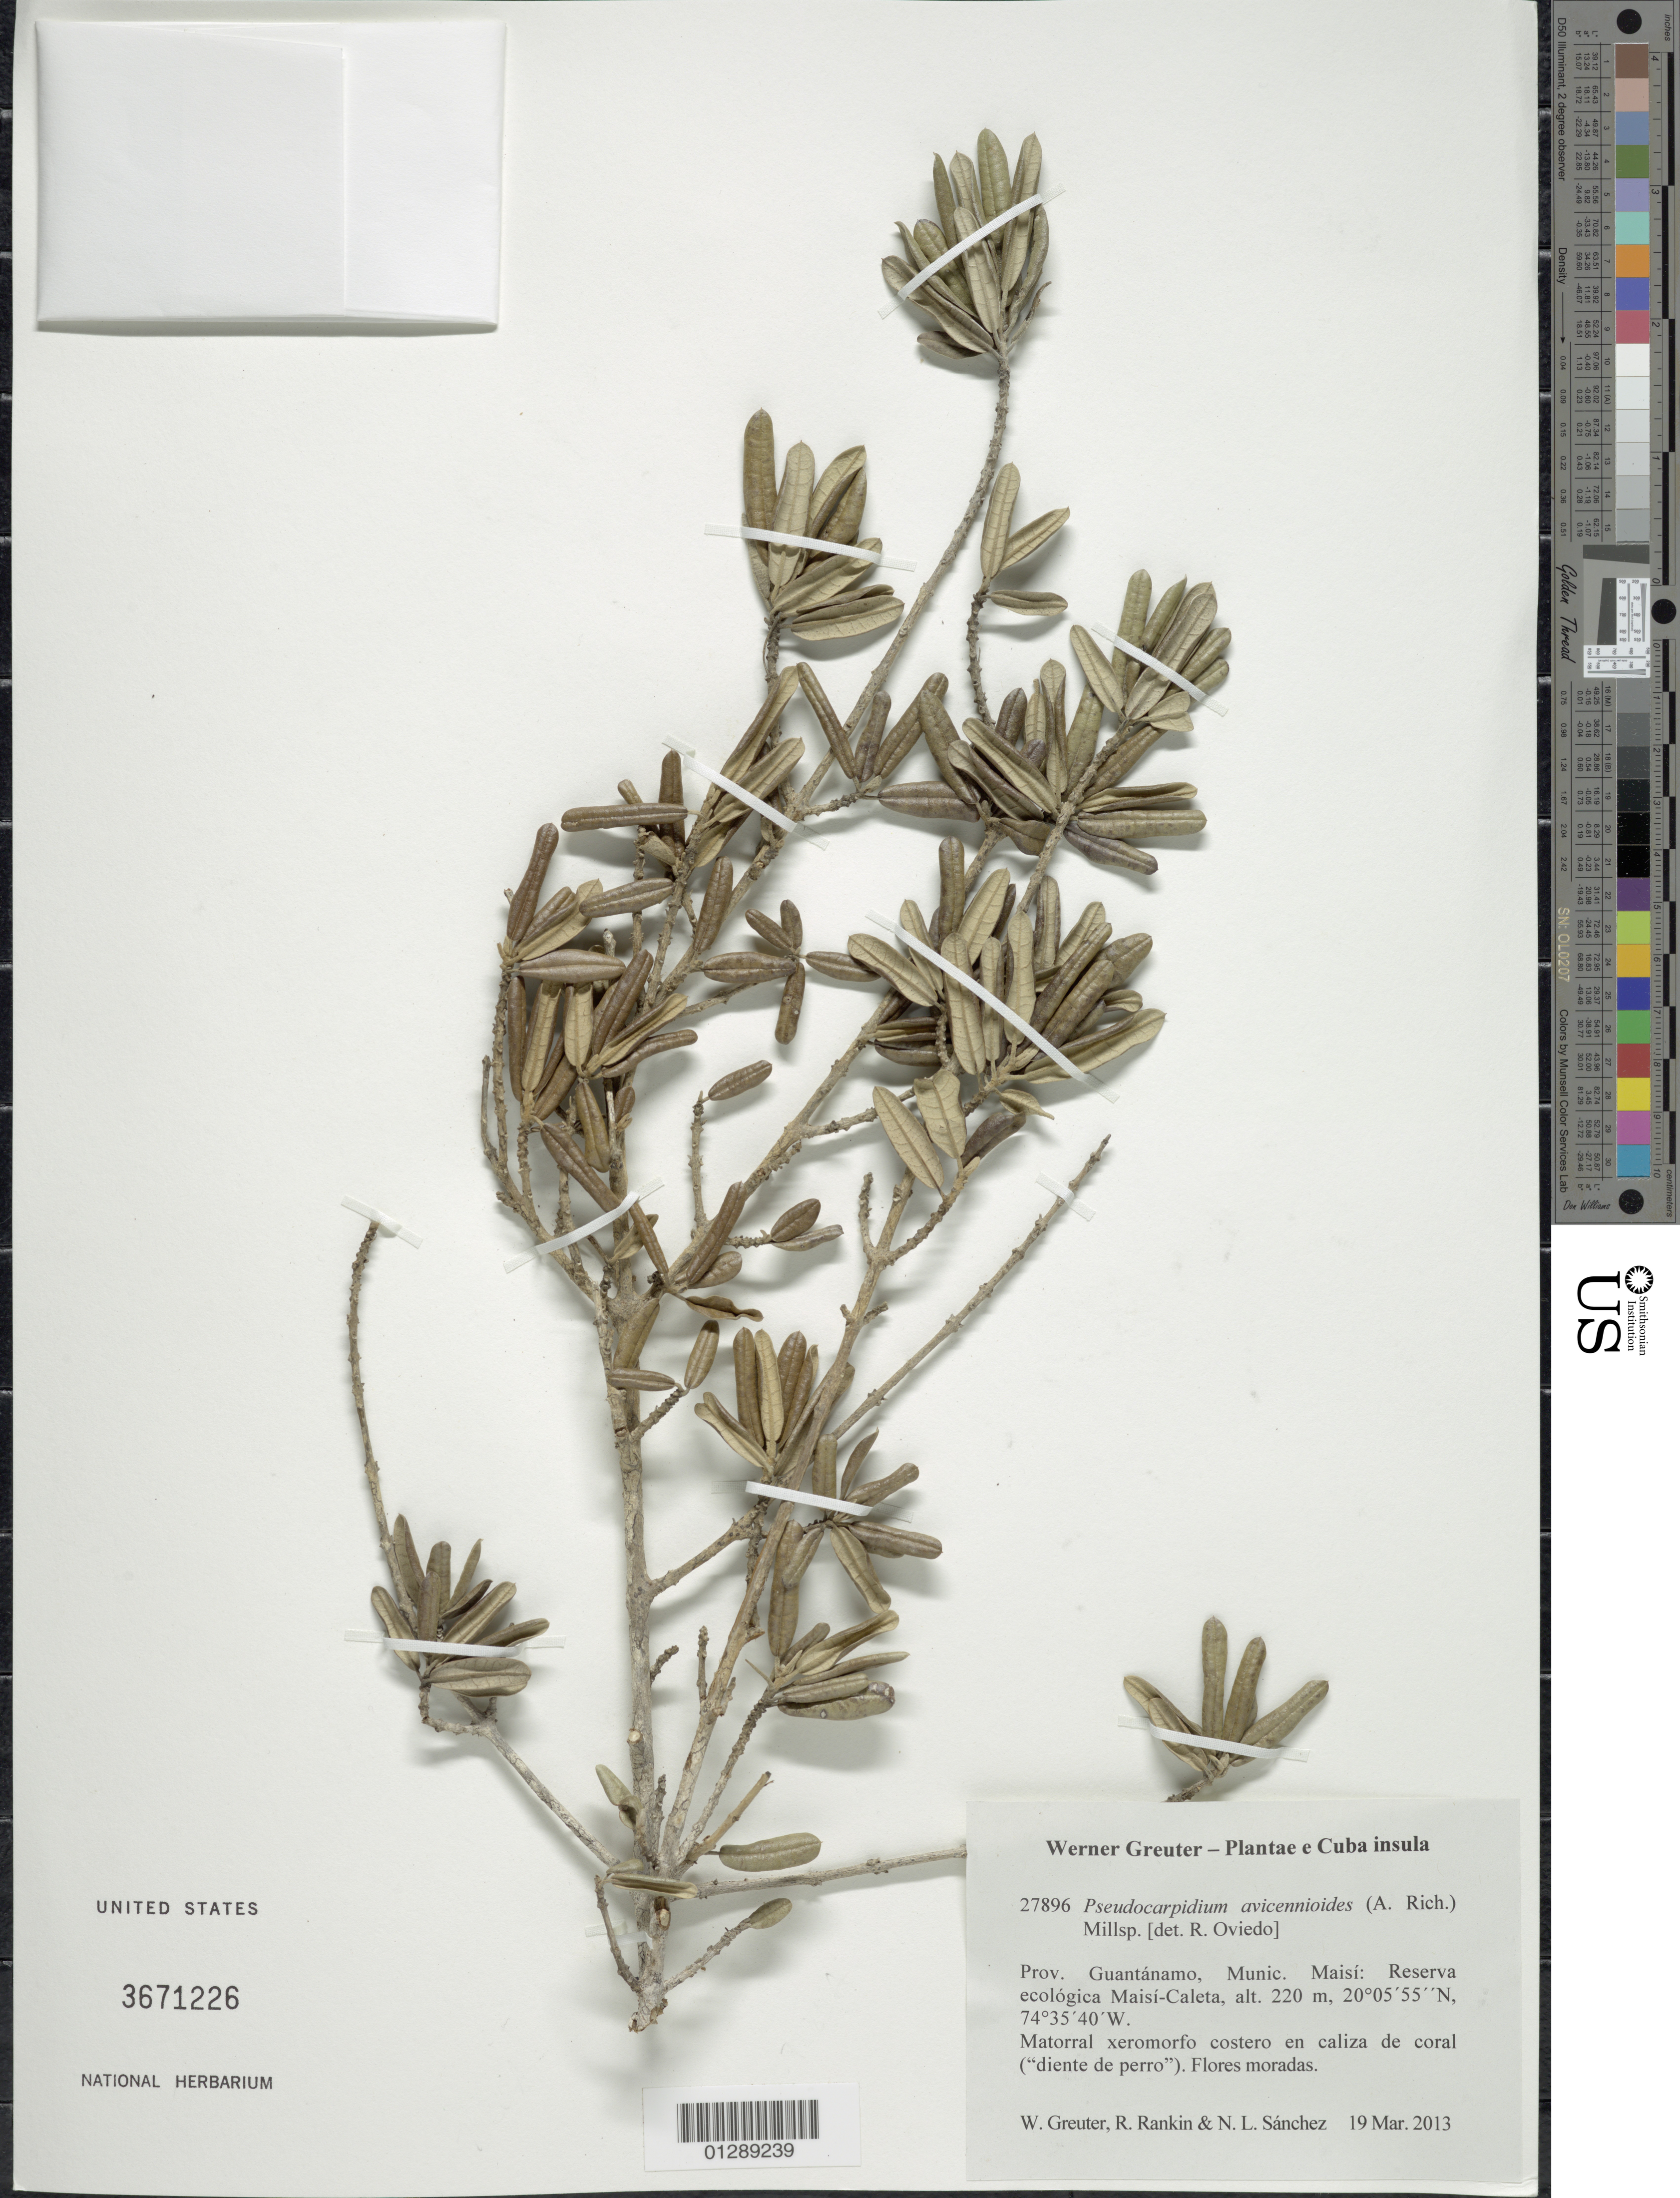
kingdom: Plantae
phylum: Tracheophyta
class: Magnoliopsida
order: Lamiales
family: Lamiaceae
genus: Pseudocarpidium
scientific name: Pseudocarpidium avicennioides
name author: (A. Rich.) Millsp.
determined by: Oviedo, R.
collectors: W. R. Greuter, R. Rankin Rodriguez & N. Sanchez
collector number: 27896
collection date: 2013-03-19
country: Cuba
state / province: Guantanamo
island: Cuba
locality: Munic. Maisí: Reserva Ecológica Maisí-Caleta.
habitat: Matorral xeromorfo costero en caliza de coral ("diente de perro").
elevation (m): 220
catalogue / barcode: US 3671226